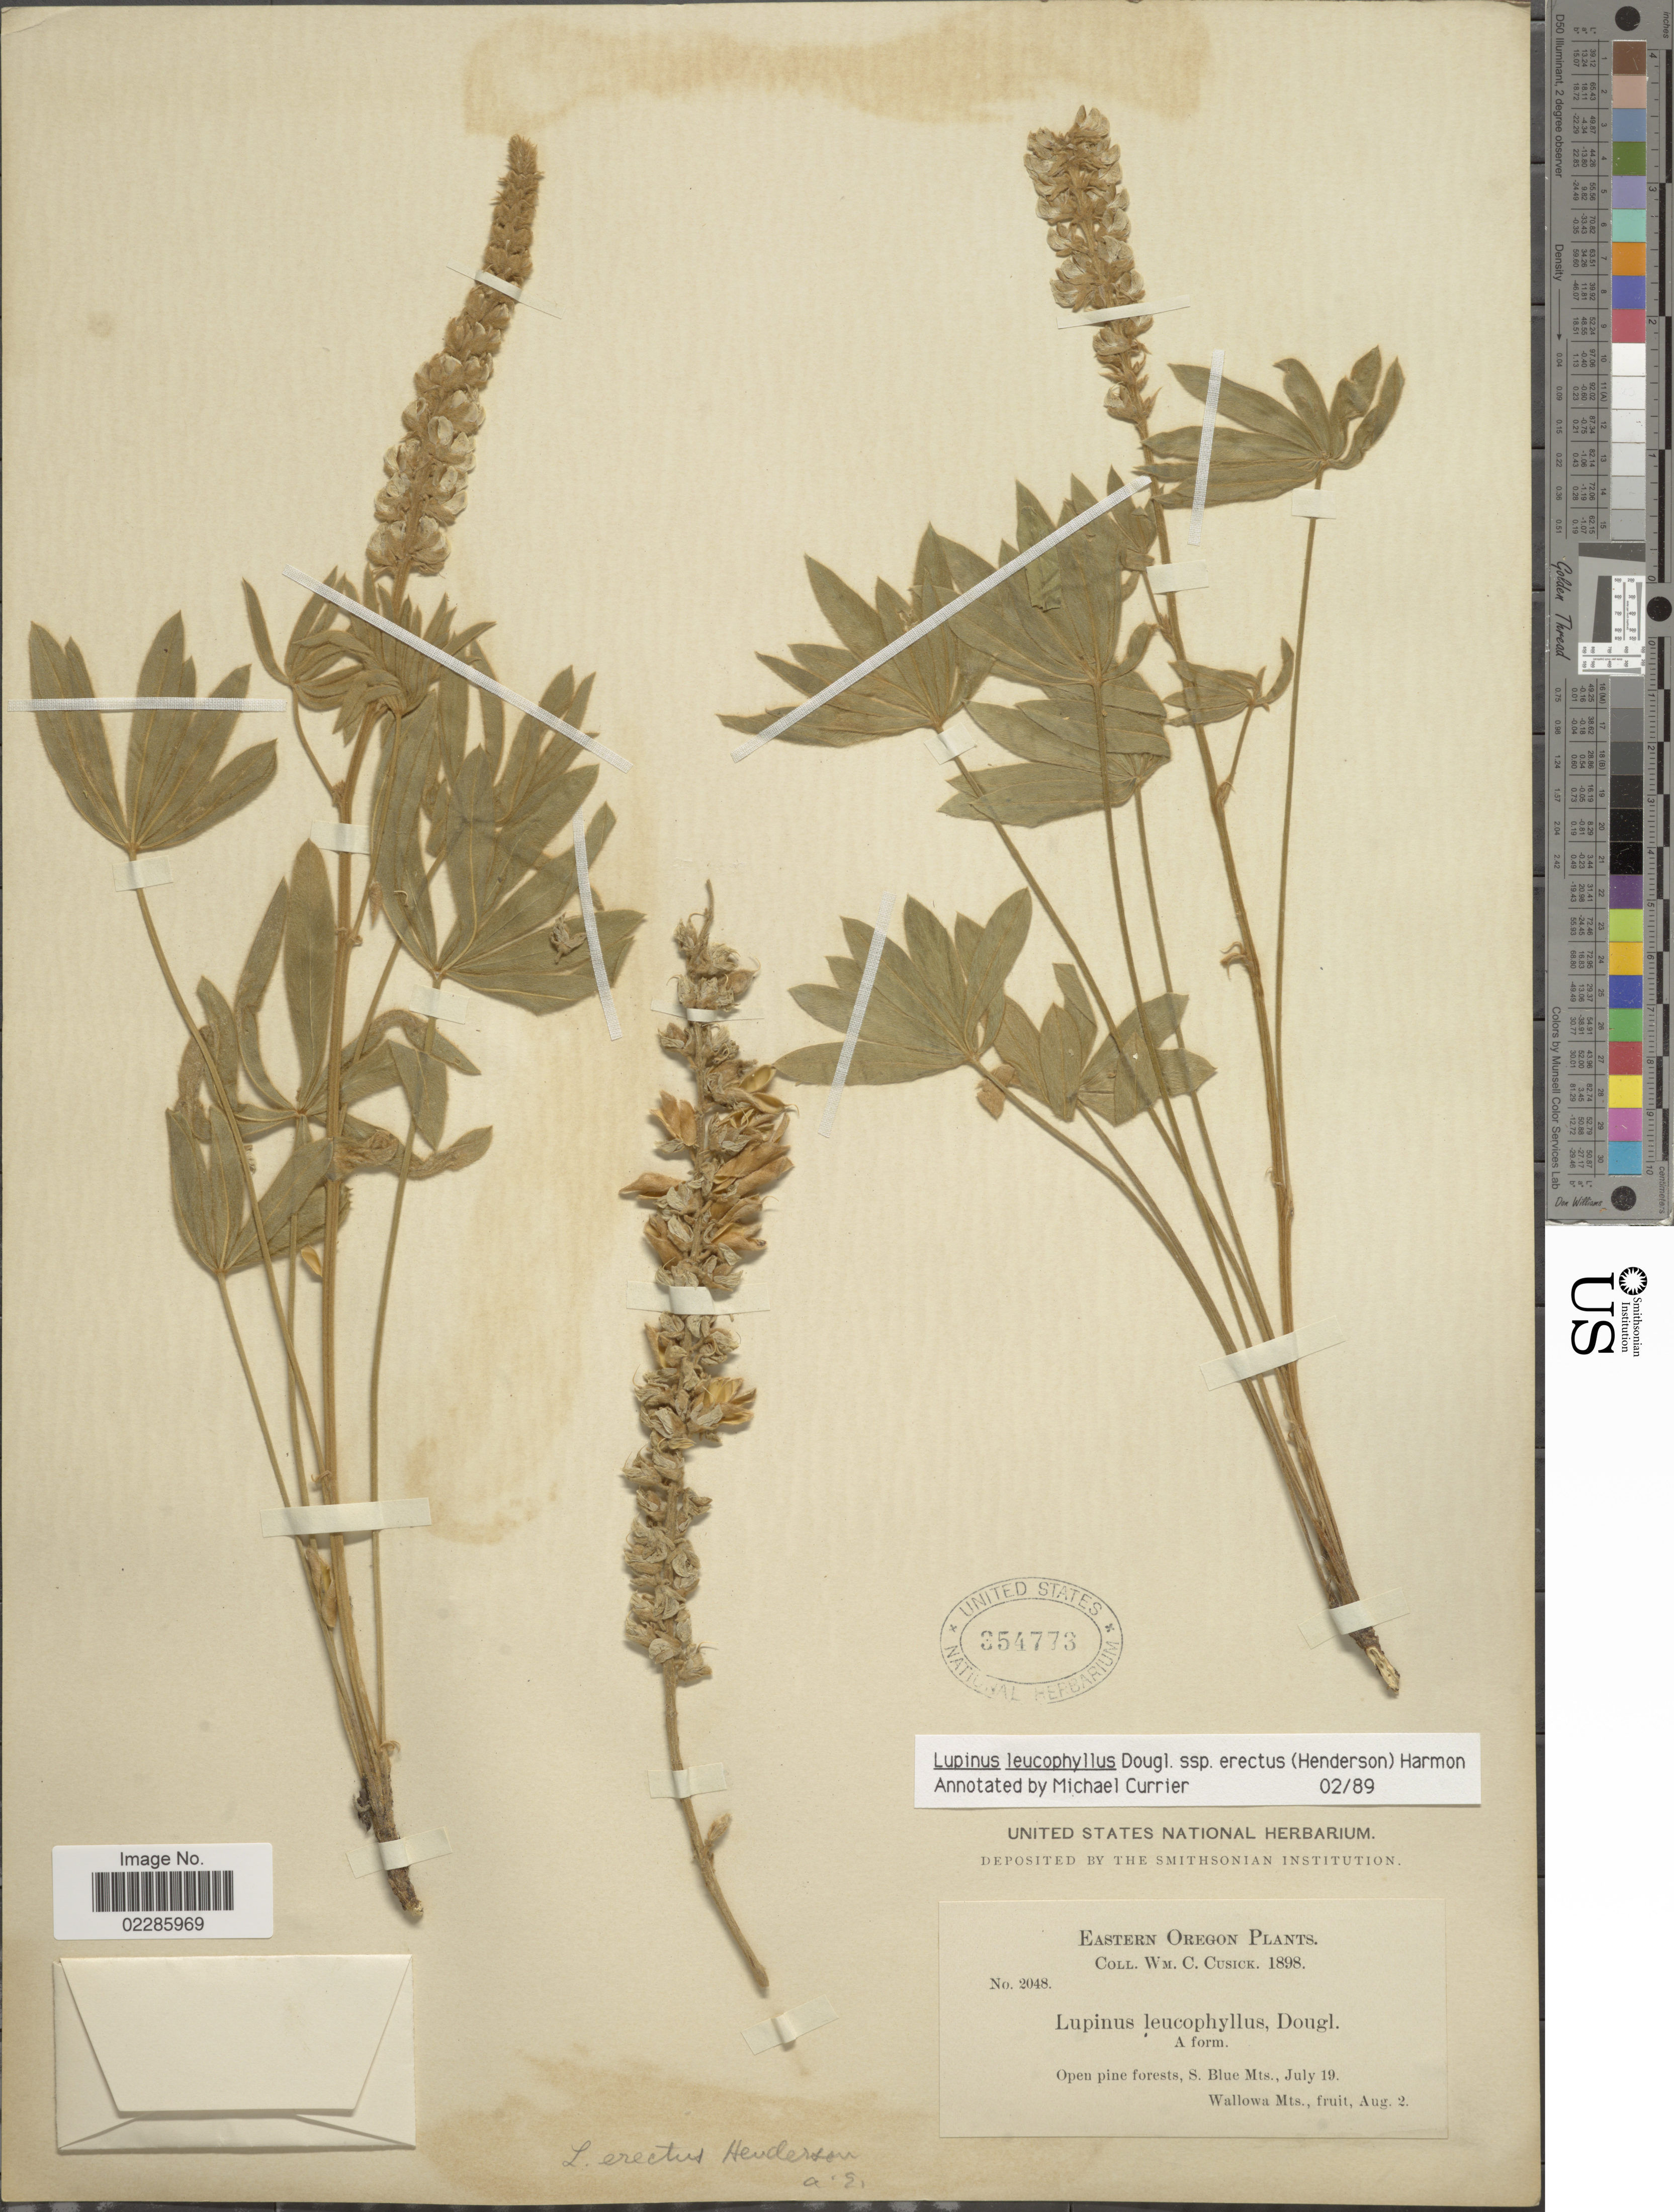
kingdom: Plantae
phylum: Tracheophyta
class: Magnoliopsida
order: Fabales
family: Fabaceae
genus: Lupinus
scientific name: Lupinus leucophyllus subsp. erectus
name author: (Douglass M.Hend.) Harmon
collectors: W. C. Cusick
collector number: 2048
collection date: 1898-08-02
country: United States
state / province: Oregon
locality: Eastern Oregon, Open pine forests, S. Blue Mts., Wallowa Mts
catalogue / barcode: US 354773